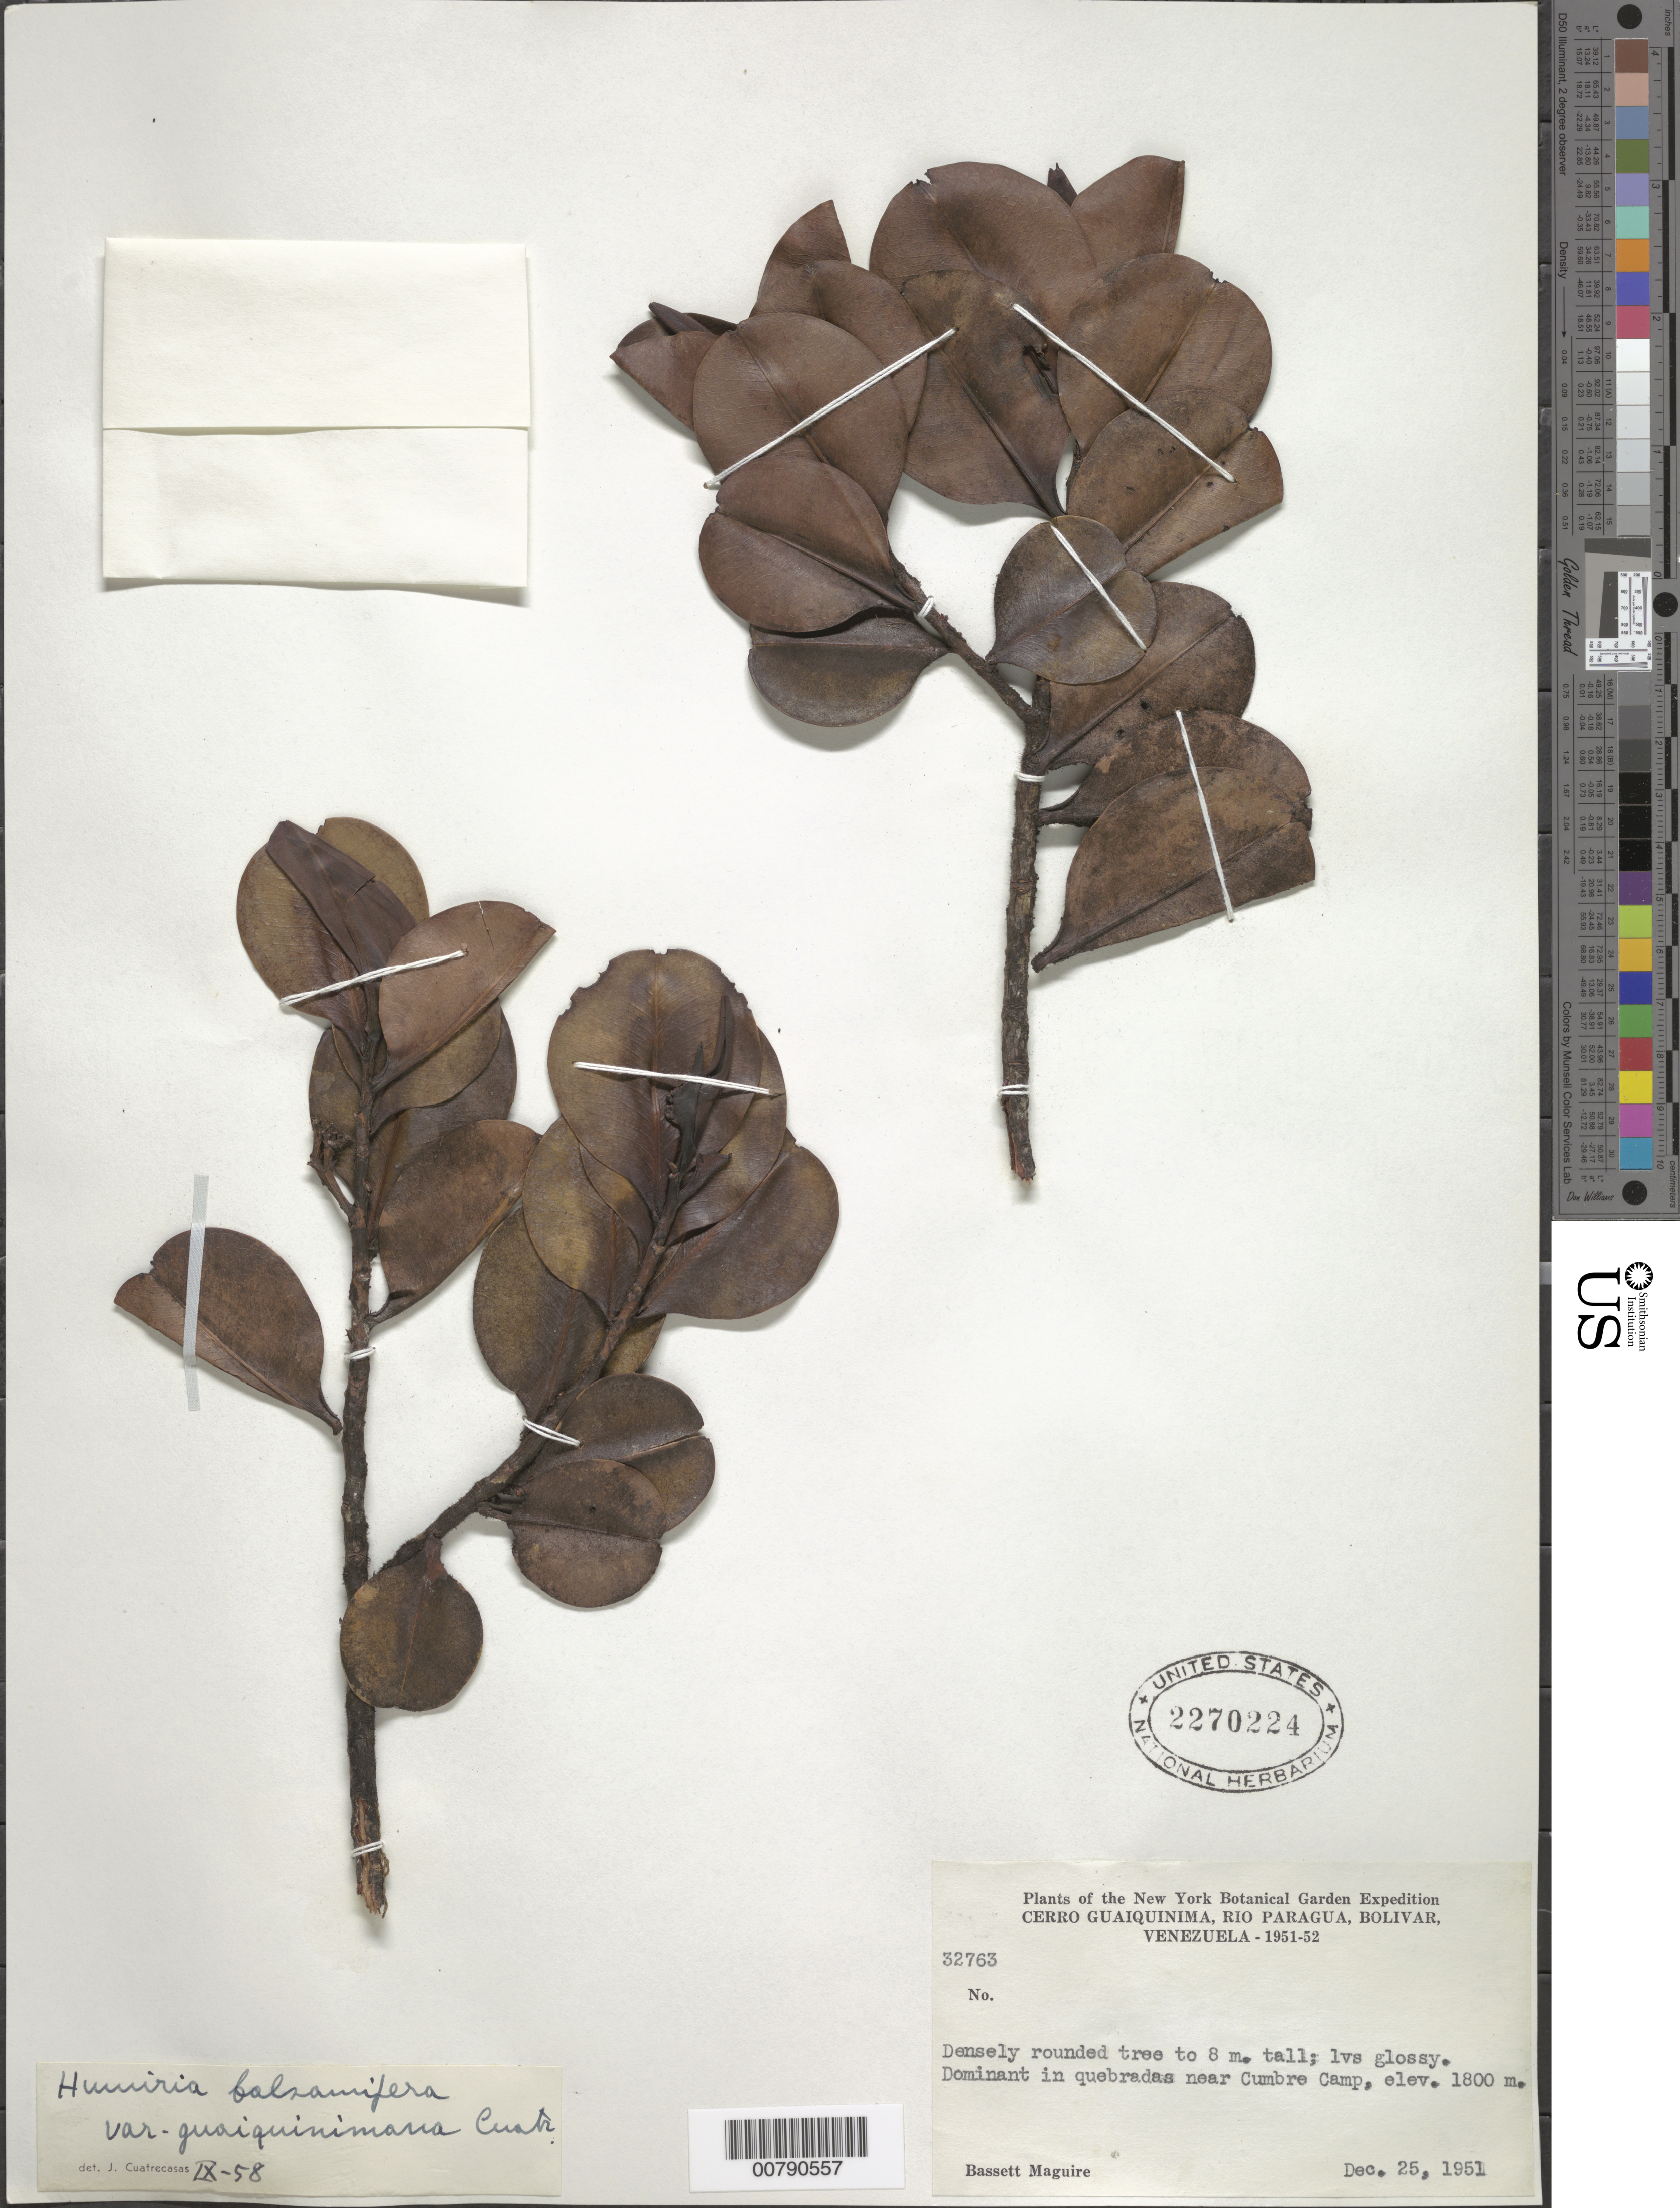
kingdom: Plantae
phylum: Tracheophyta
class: Magnoliopsida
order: Malpighiales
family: Humiriaceae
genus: Humiria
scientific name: Humiria balsamifera var. guaiquinimana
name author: Cuatrec.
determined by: Cuatrecasas, J.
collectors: B. Maguire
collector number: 32763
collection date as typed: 25-Dec-51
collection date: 1951-12-25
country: Venezuela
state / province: Bolívar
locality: Cerro Guaiquinima, Río Paragua, Cumbre Camp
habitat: Quebrada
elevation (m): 1800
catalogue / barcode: US 2270224